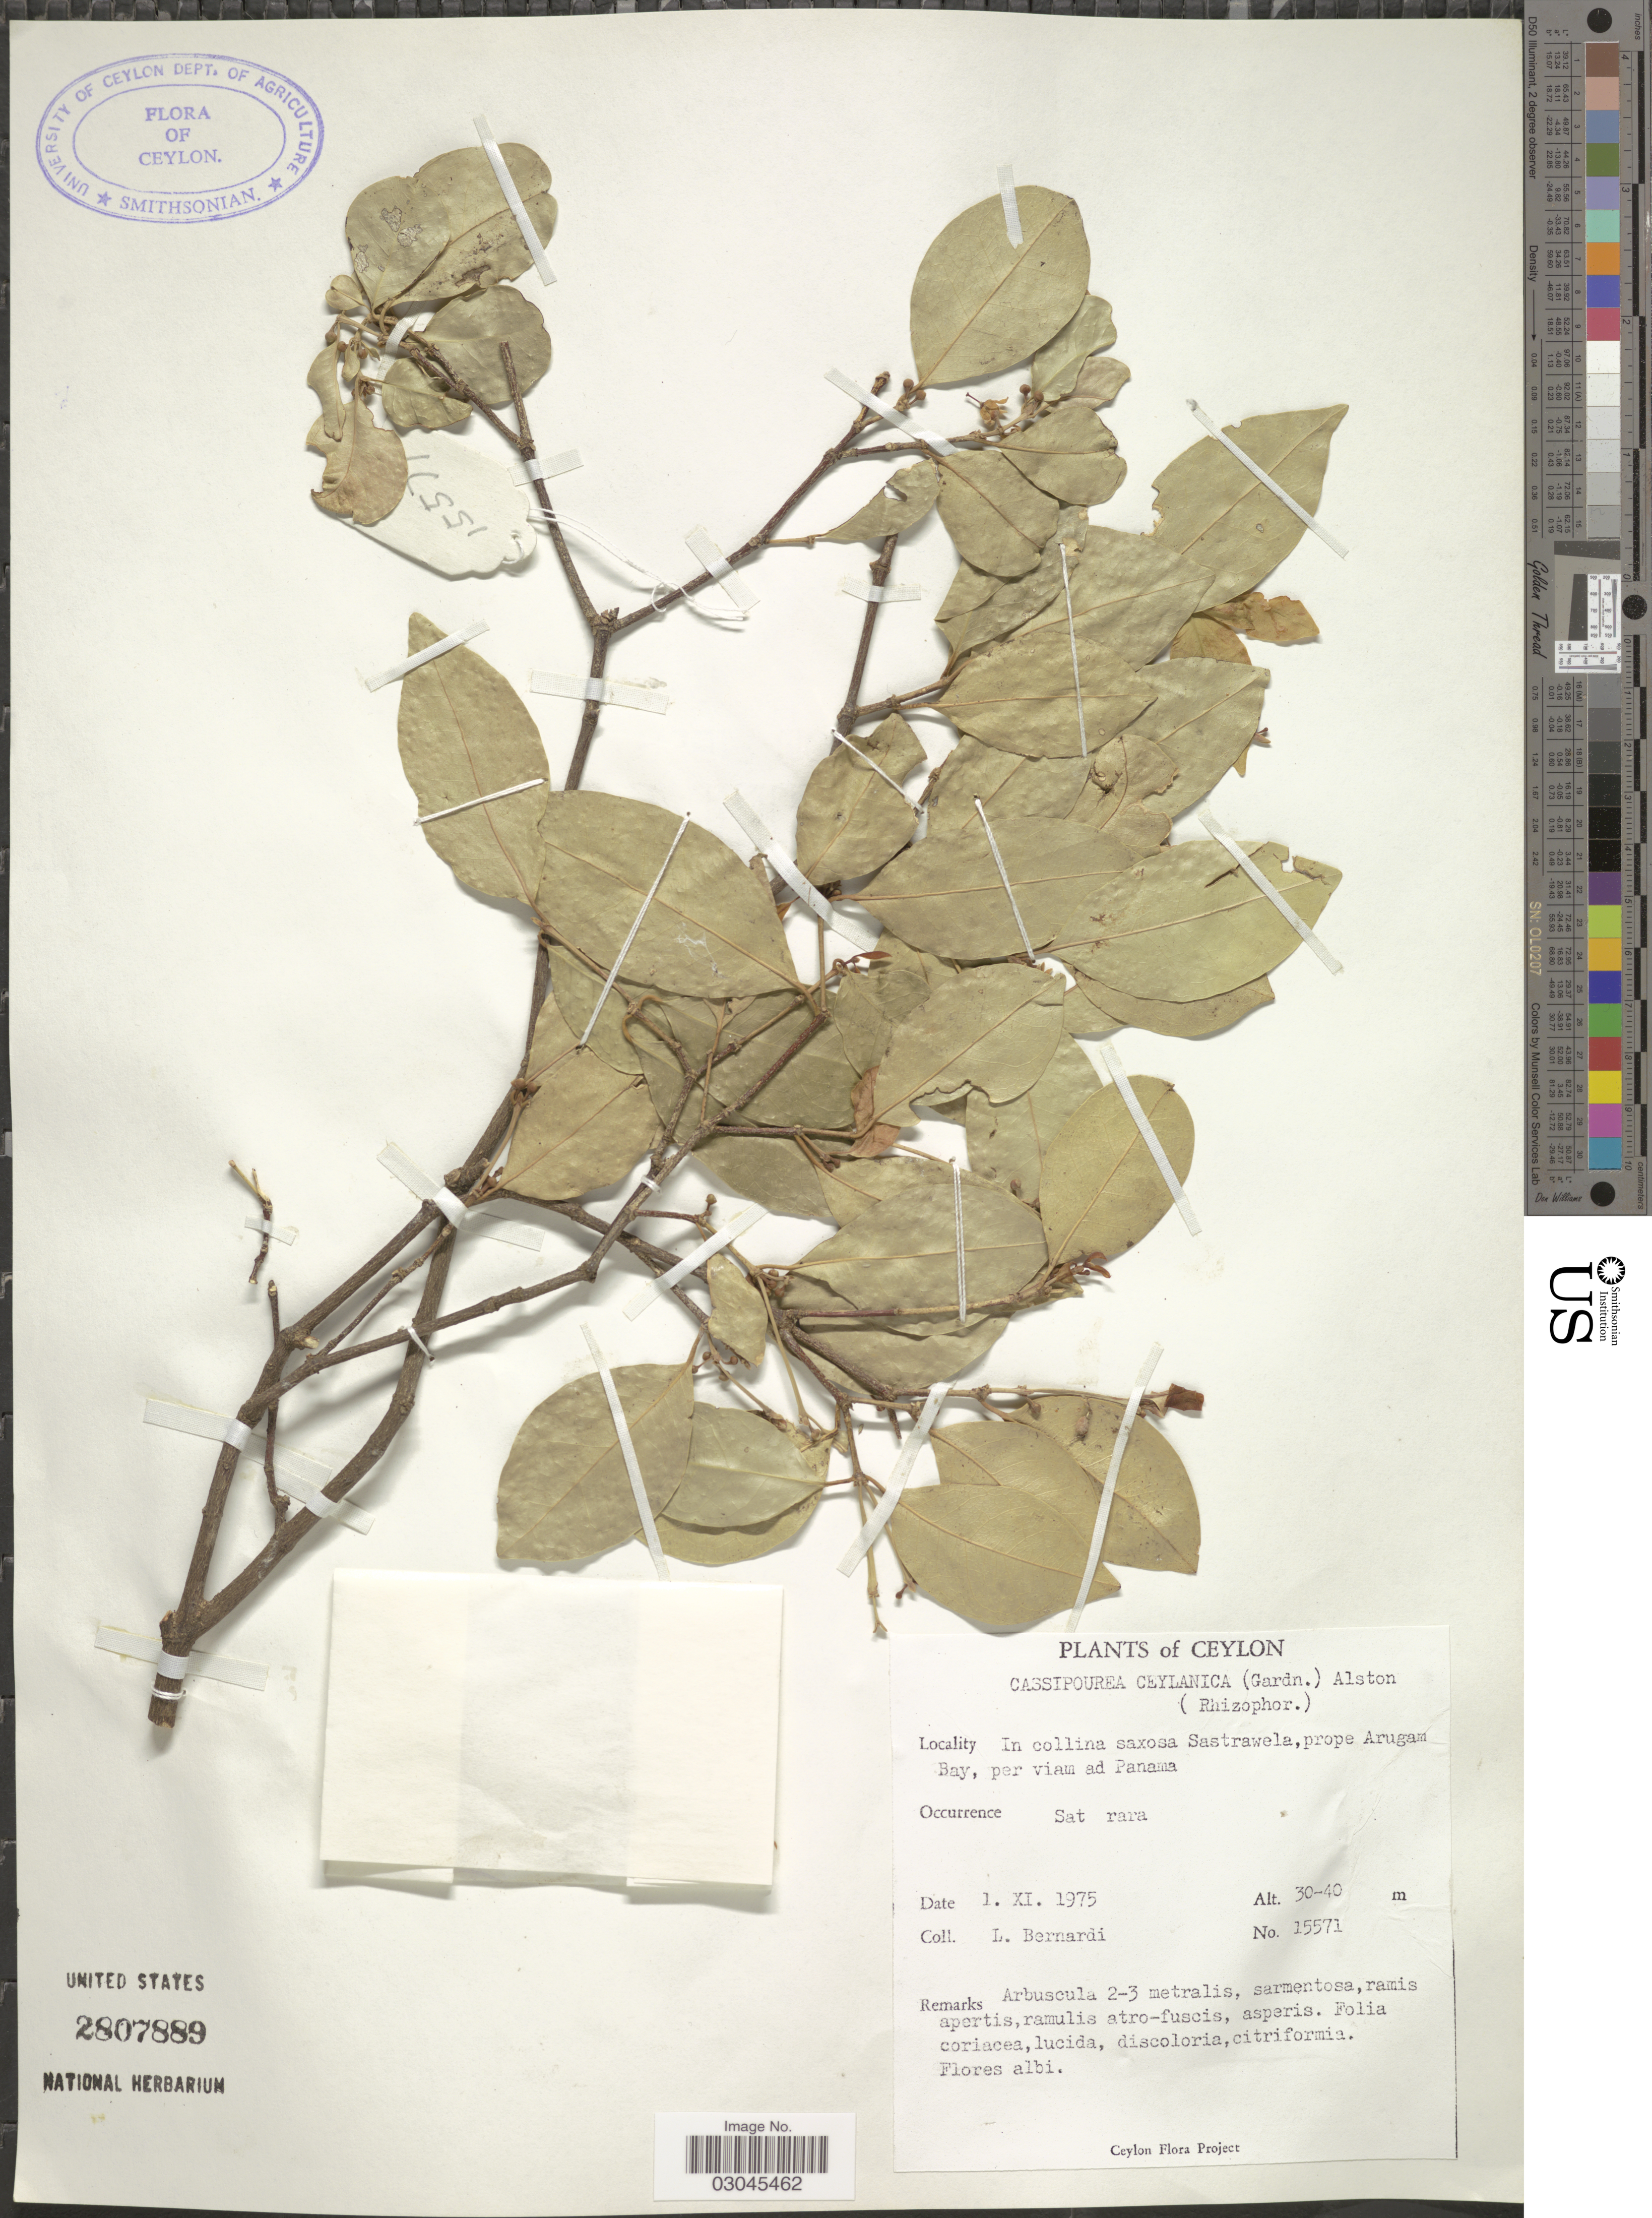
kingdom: Plantae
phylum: Tracheophyta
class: Magnoliopsida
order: Malpighiales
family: Rhizophoraceae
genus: Cassipourea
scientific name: Cassipourea ceylanica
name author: (Gardner) Alston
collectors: L. Bernardi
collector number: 15571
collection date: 1975-11-01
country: Sri Lanka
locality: Ceylon. In collina saxosa Sastrawela, prope Arugam Bay, per viam ad Panama.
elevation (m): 30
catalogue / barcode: US 2807889